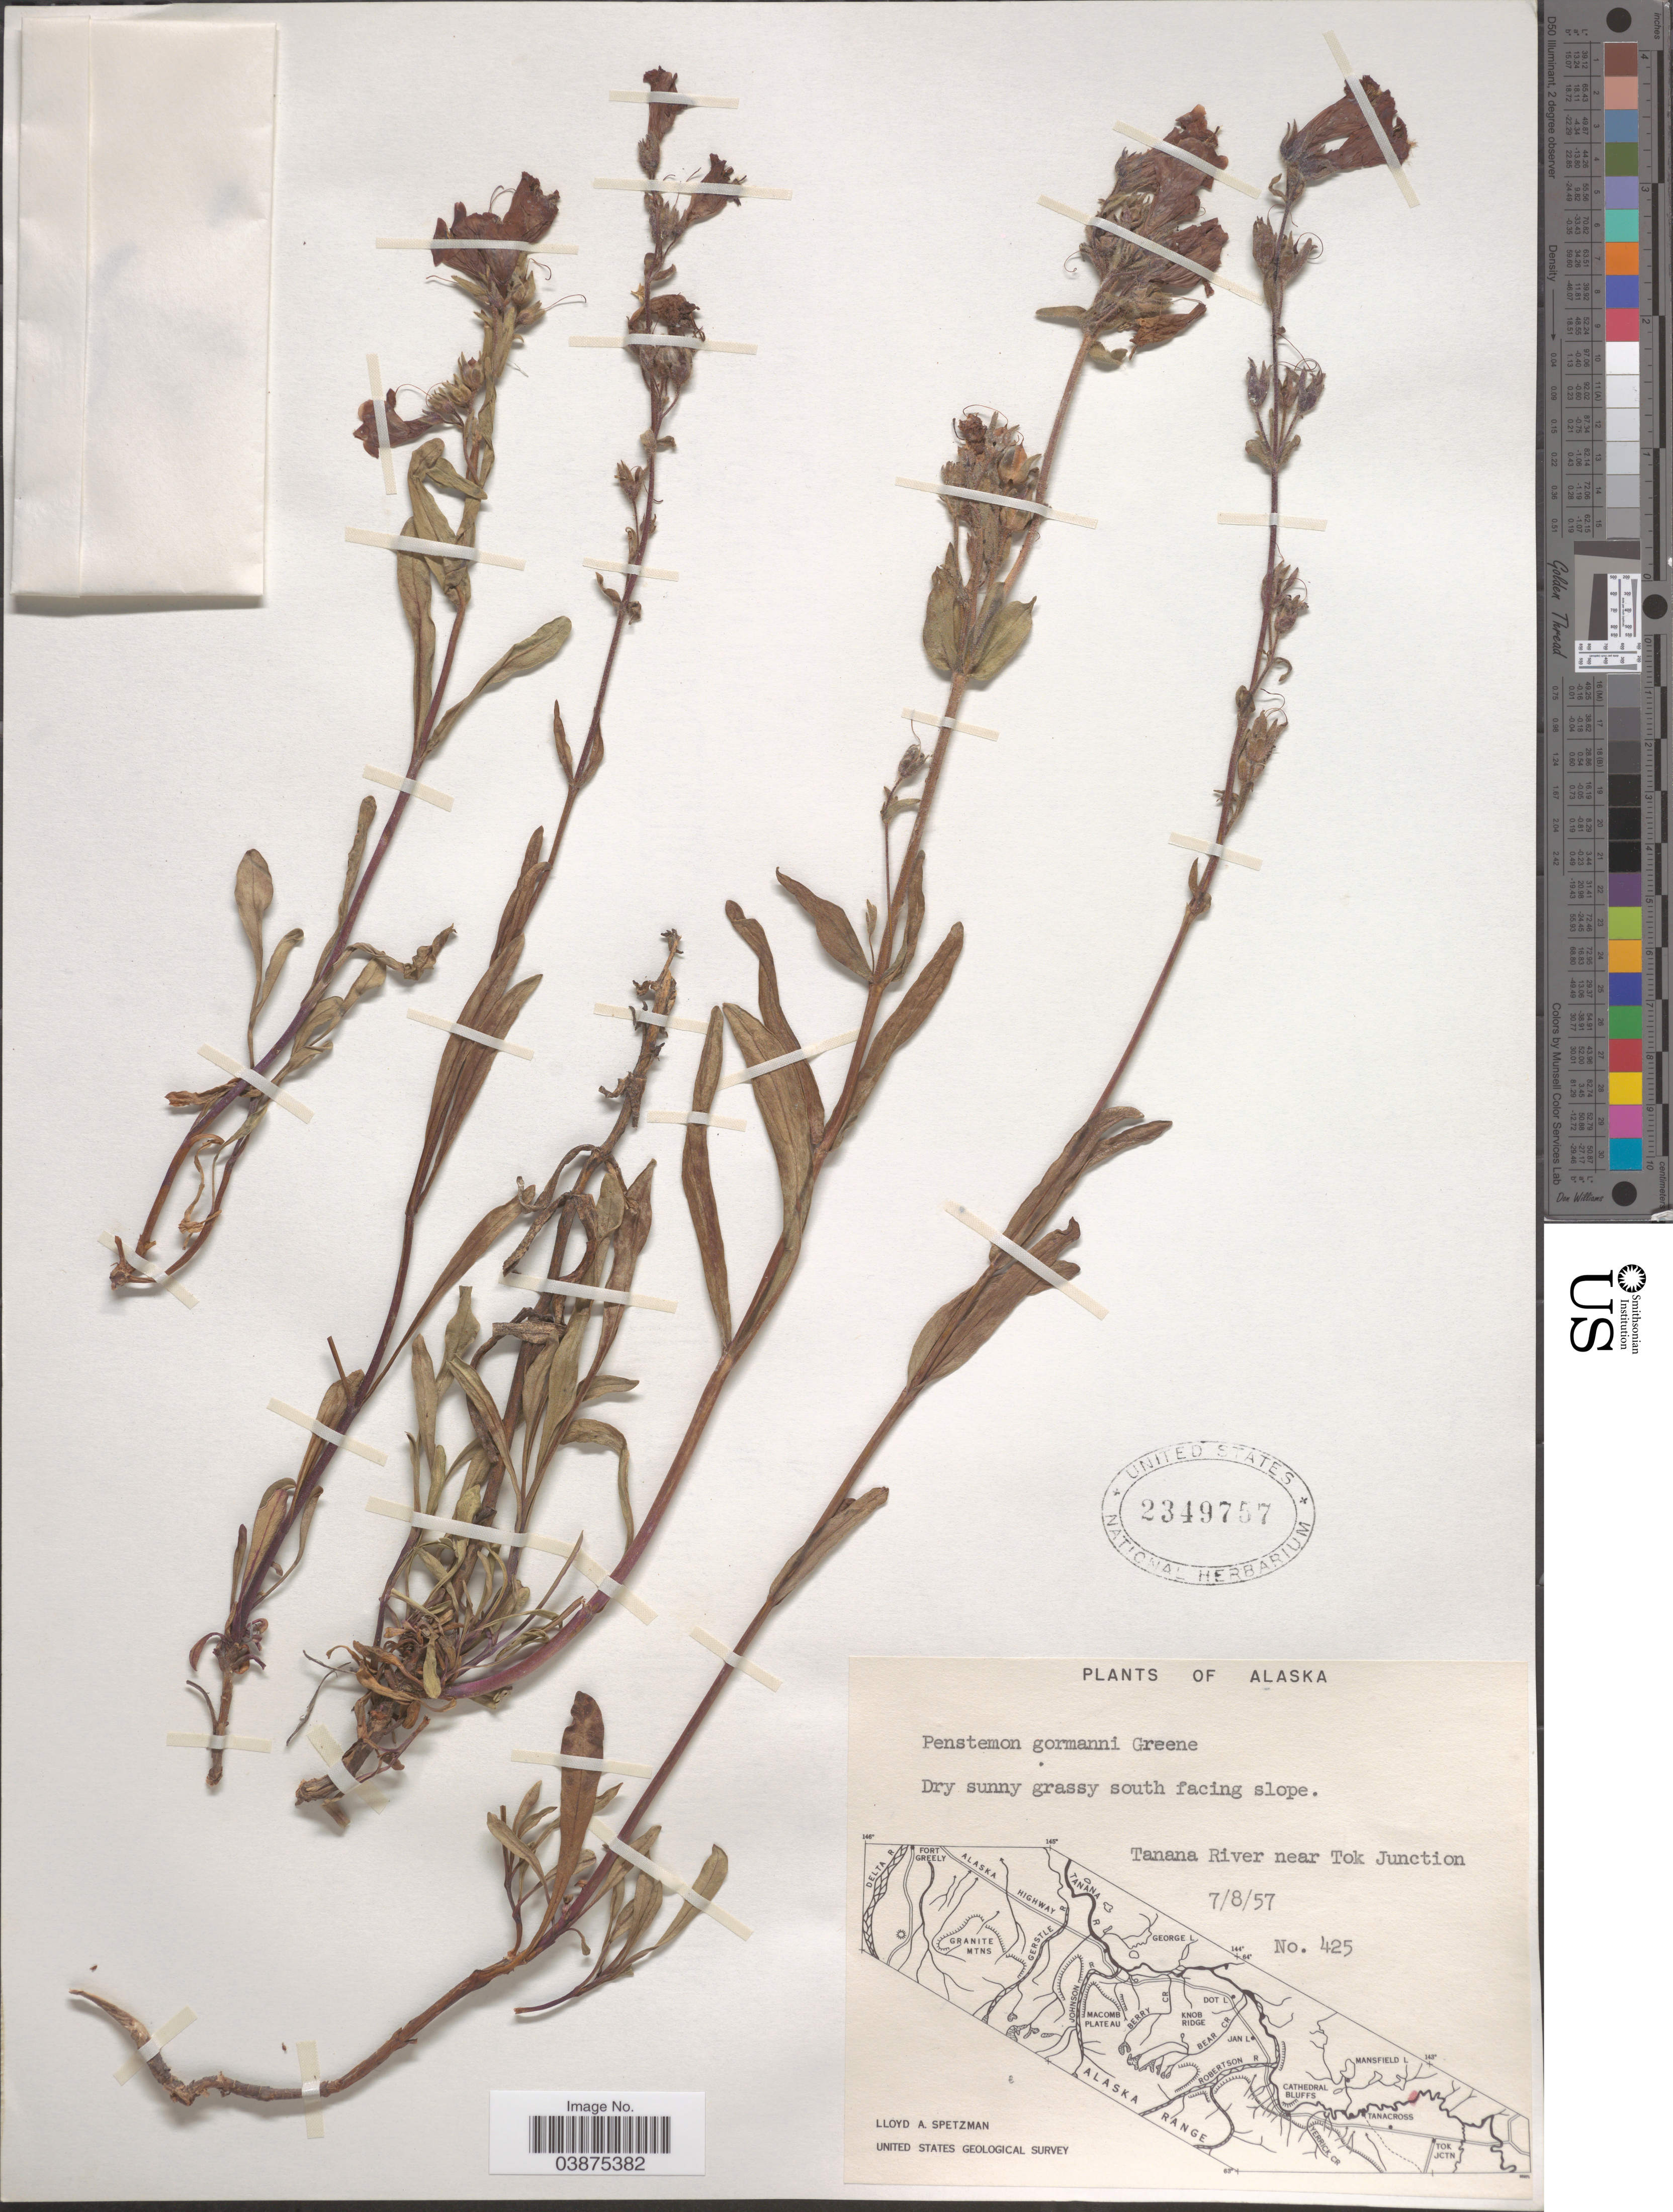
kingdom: Plantae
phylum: Tracheophyta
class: Magnoliopsida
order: Lamiales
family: Plantaginaceae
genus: Penstemon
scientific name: Penstemon gormanii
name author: Greene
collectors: L. Spetzman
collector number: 425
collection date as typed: Transcribed d/m/y: 8/7/57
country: United States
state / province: Alaska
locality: Dry sunny grassy south facing slope. Tanana River near Tok Junction.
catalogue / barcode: US 2349757